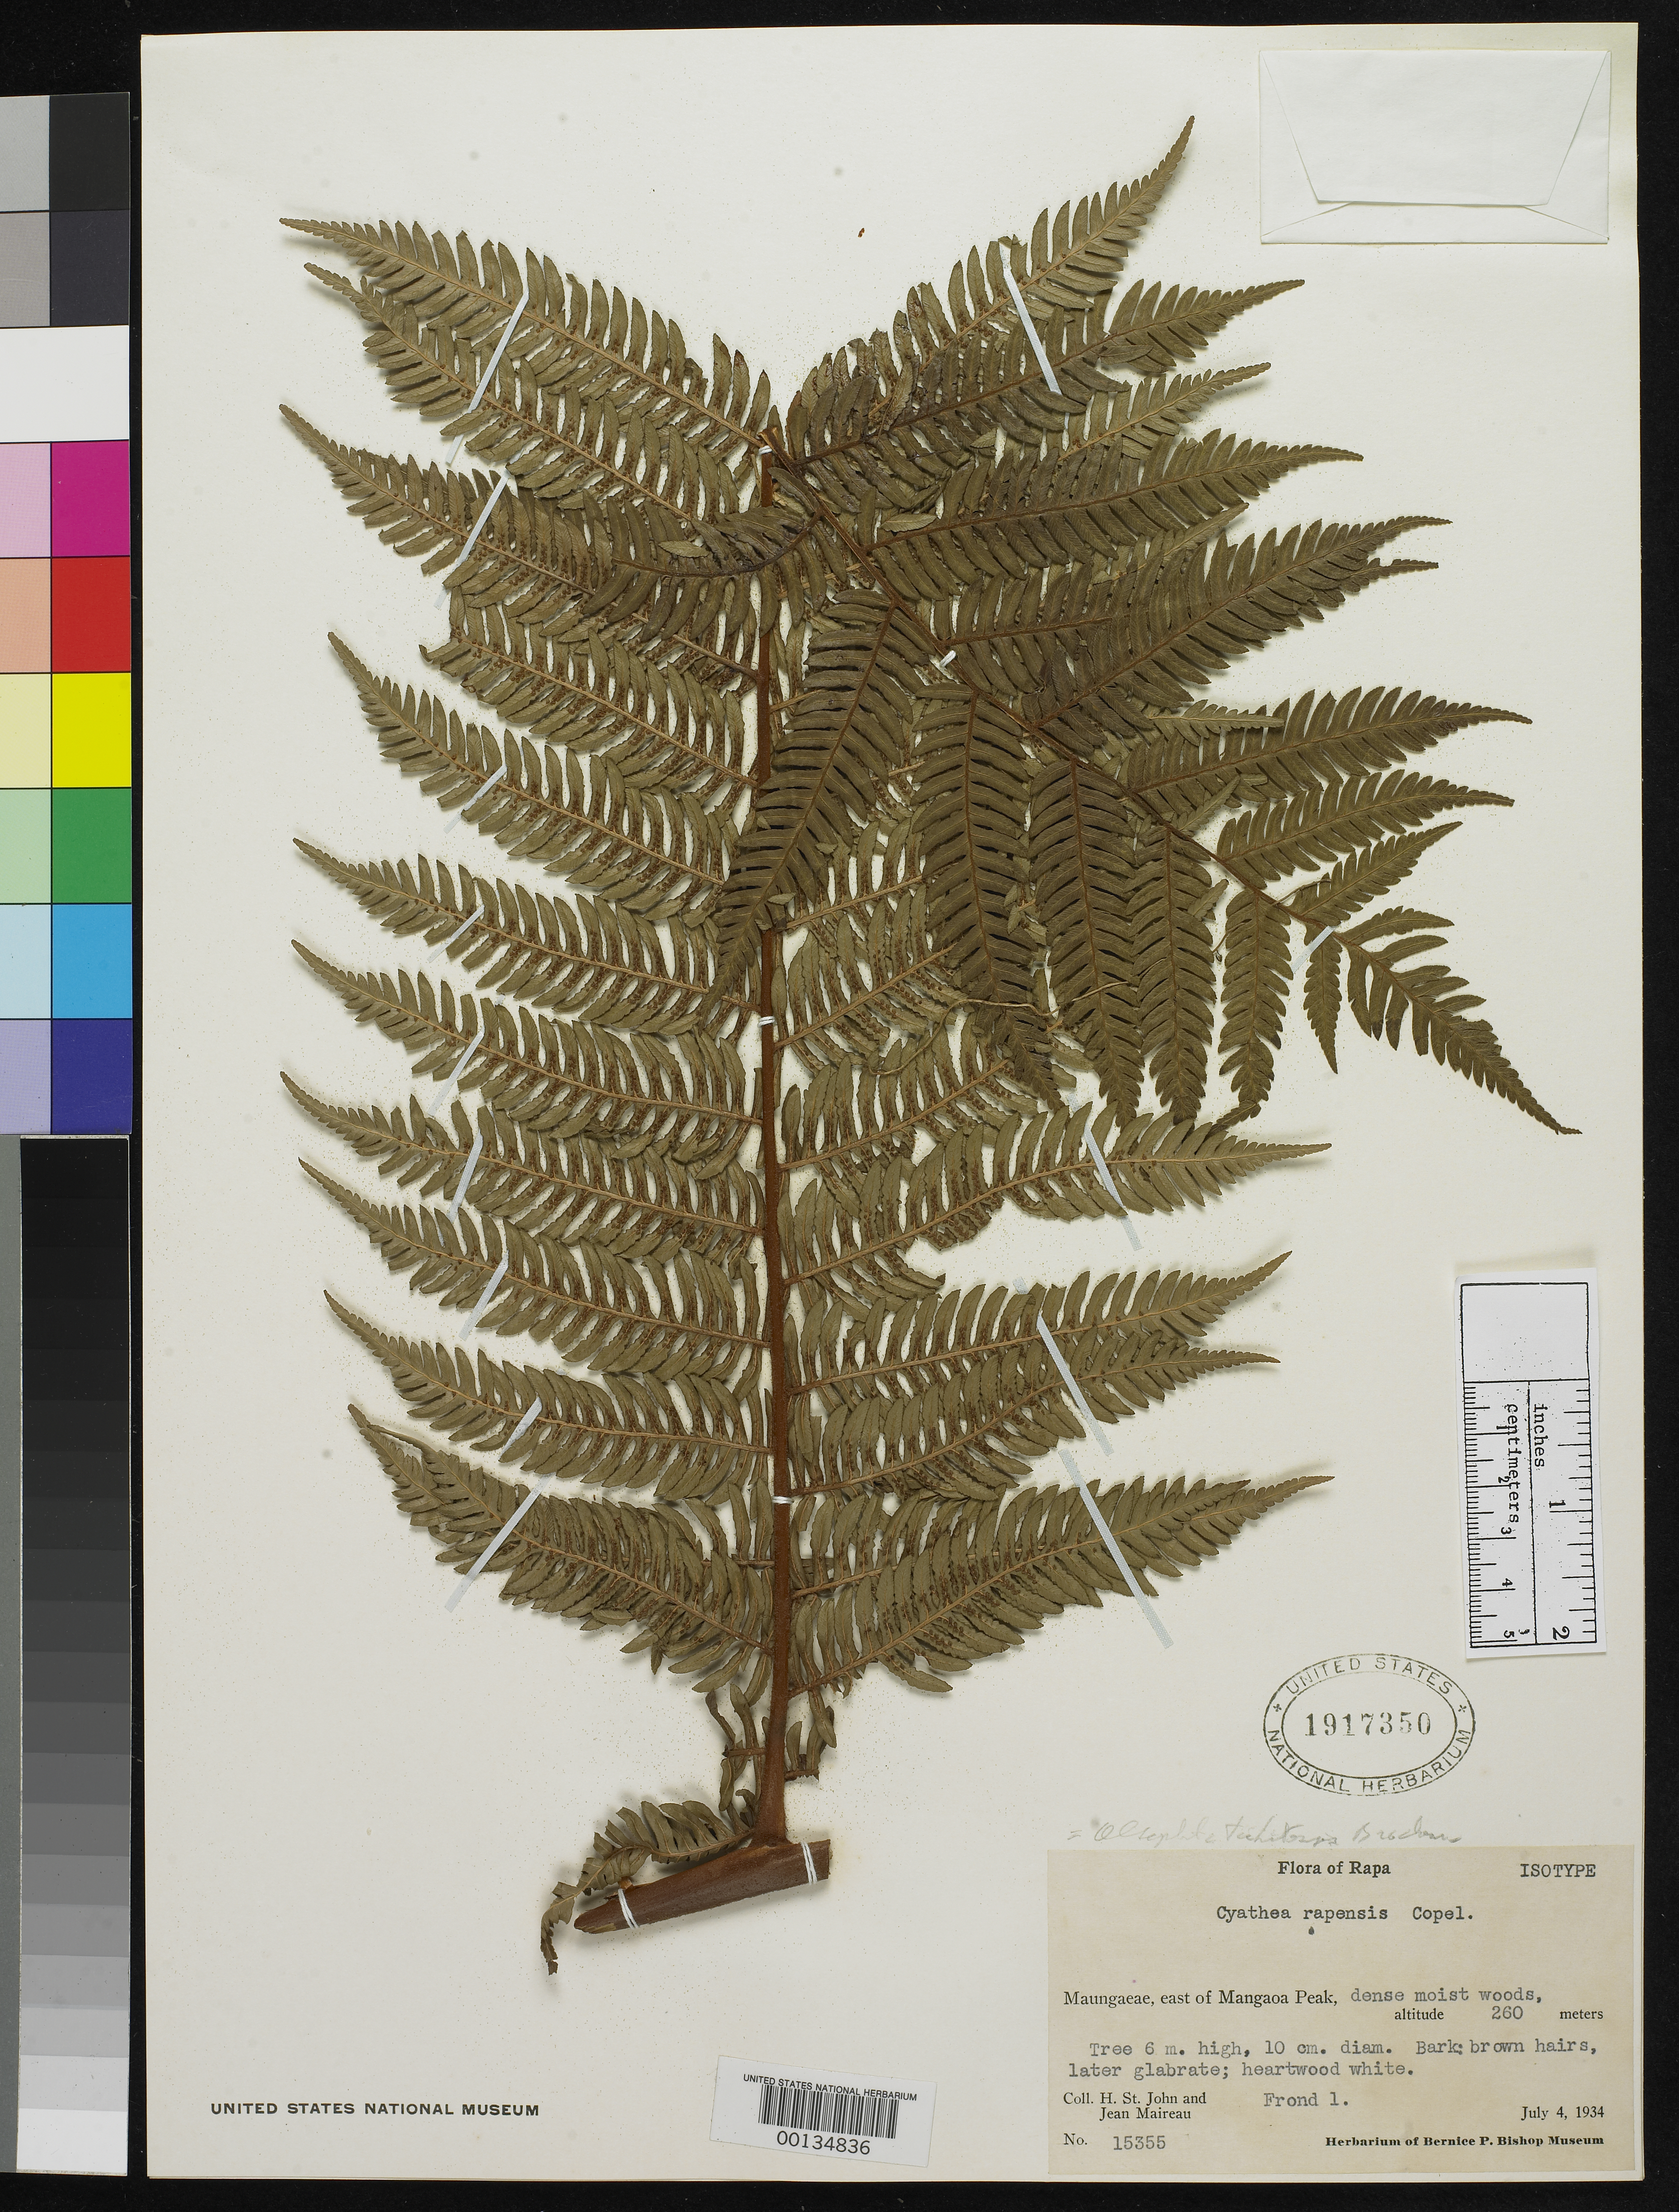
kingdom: Plantae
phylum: Tracheophyta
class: Polypodiopsida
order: Cyatheales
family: Cyatheaceae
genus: Cyathea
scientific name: Cyathea rapensis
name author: Copel.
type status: Isotype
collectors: H. St. John & J. Maireau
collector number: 15355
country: French Polynesia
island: Rapa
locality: Rapa Islands.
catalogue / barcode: US 1917350